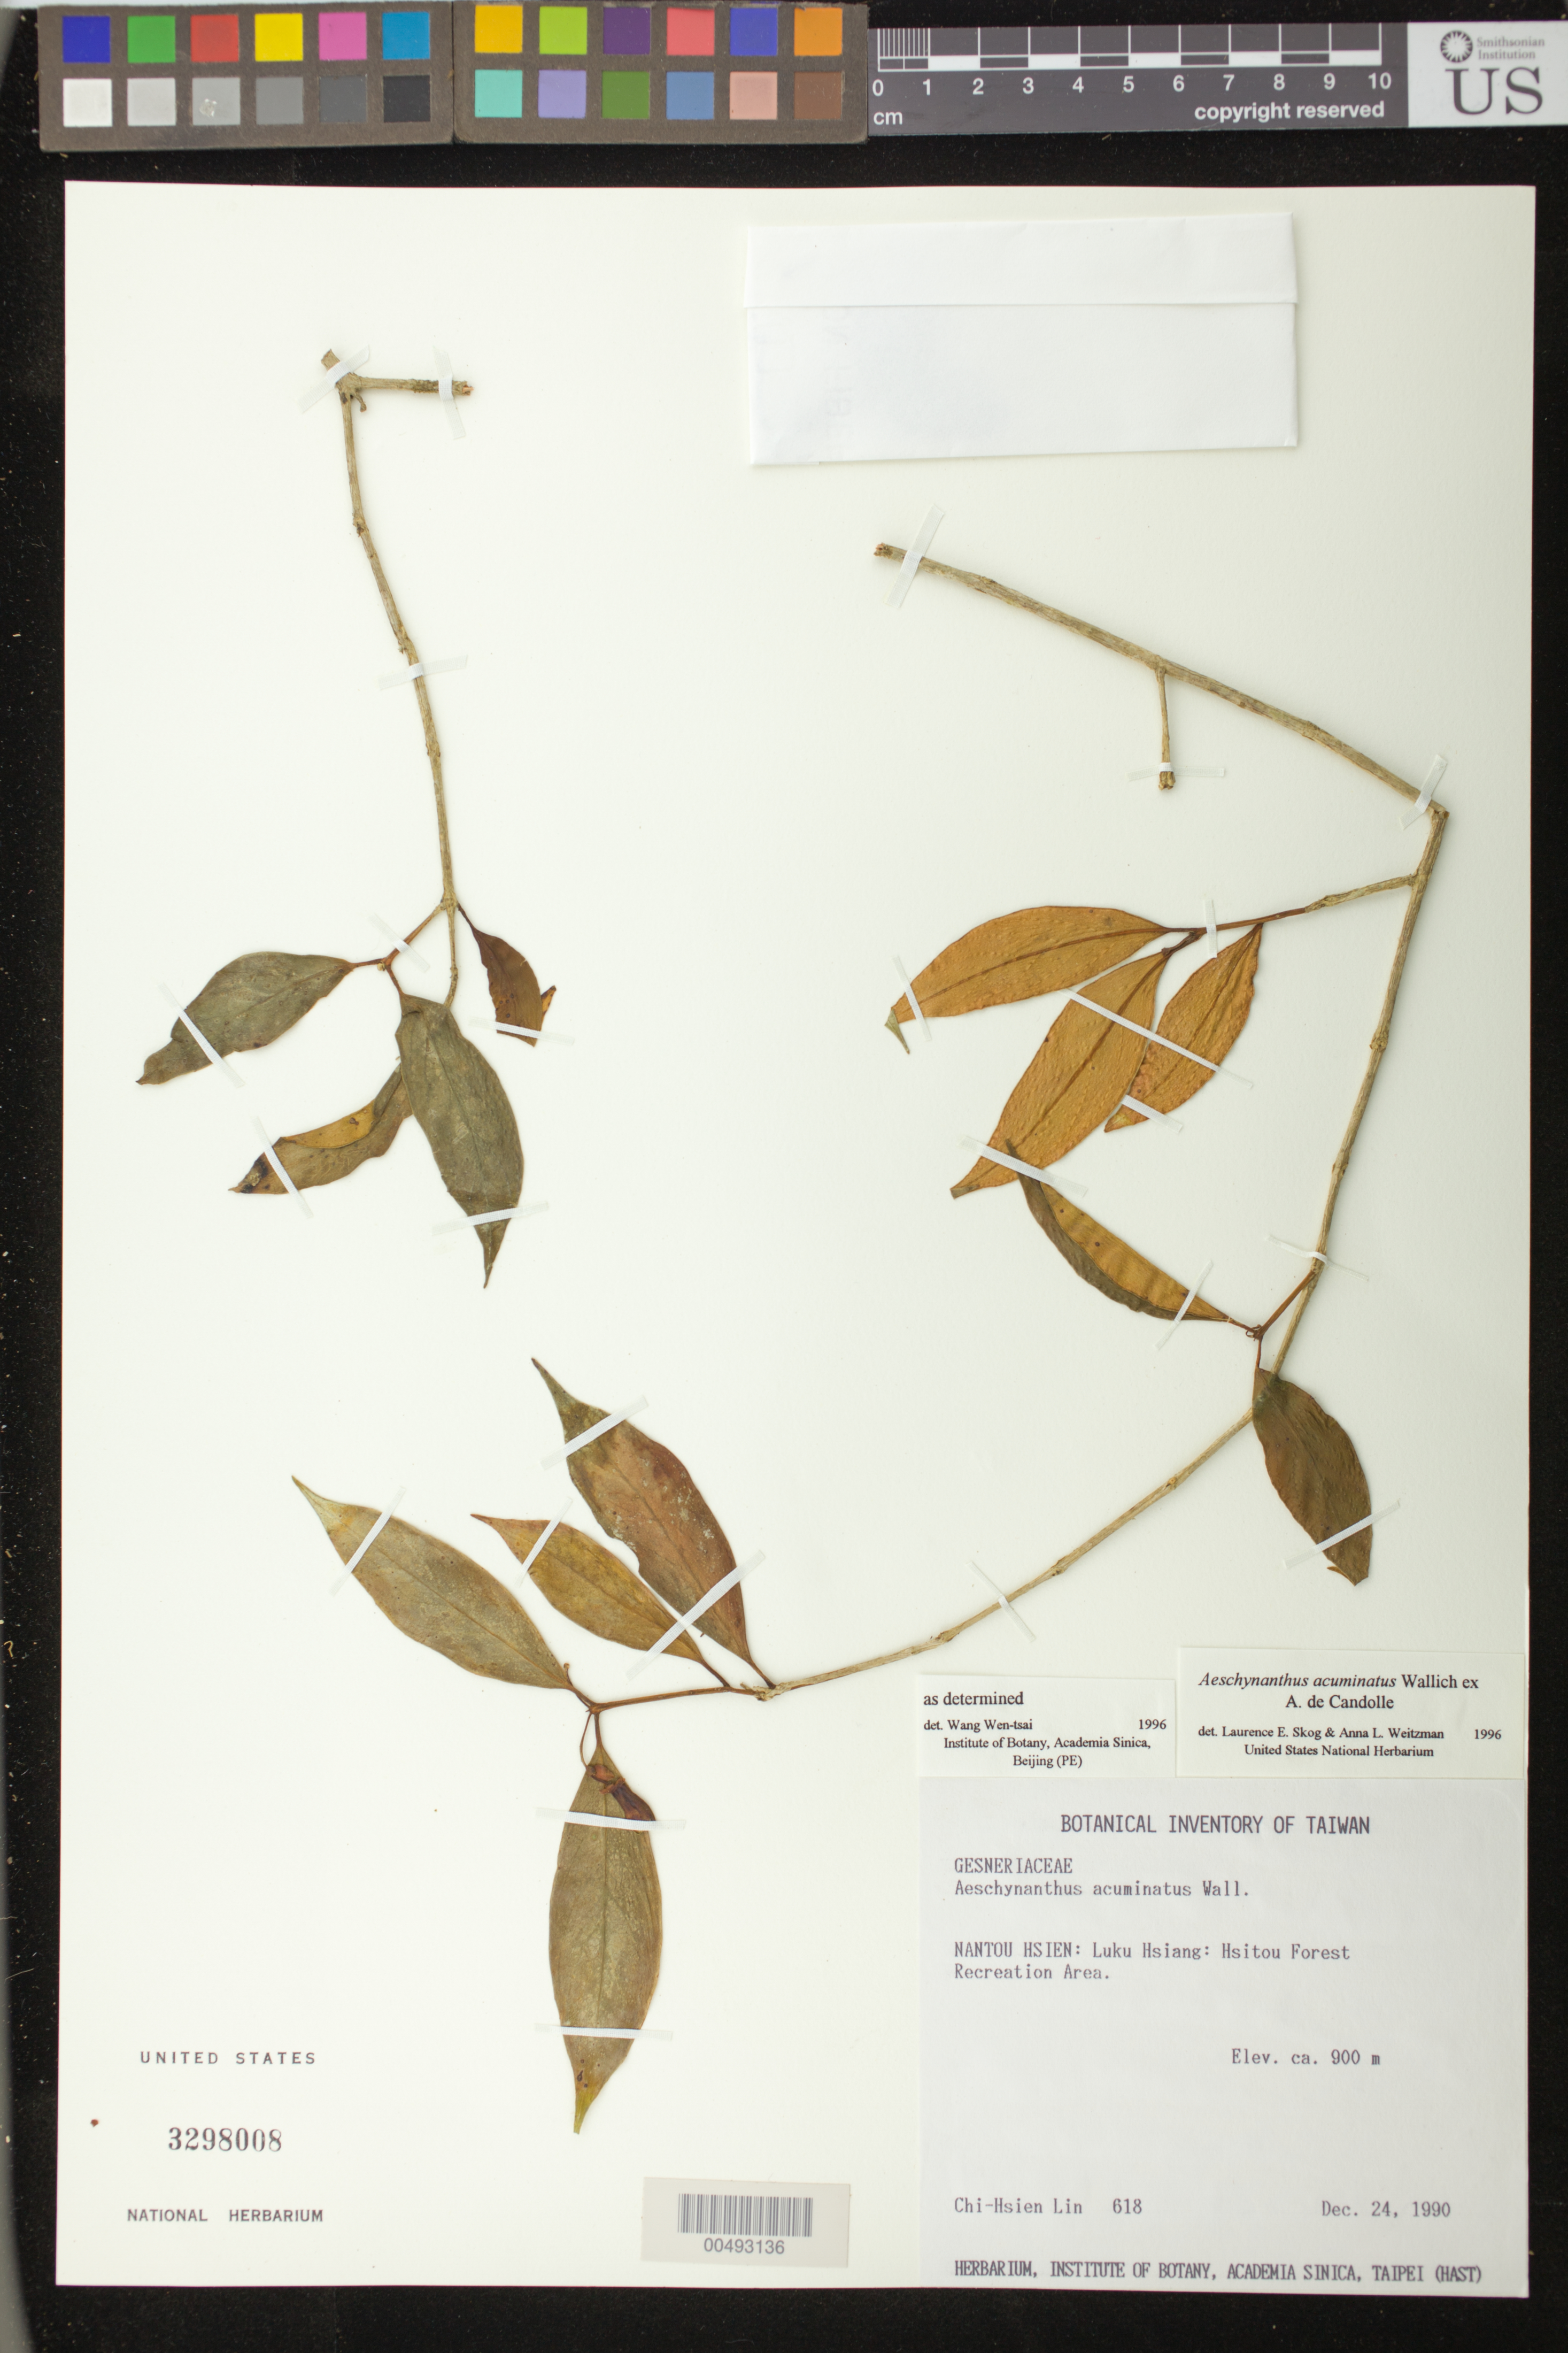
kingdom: Plantae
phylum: Tracheophyta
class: Magnoliopsida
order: Lamiales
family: Gesneriaceae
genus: Aeschynanthus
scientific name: Aeschynanthus acuminatus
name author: Wall. ex A. DC.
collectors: C. Lin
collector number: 618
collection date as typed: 24 Dec 1990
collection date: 1990-12-24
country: Taiwan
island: Taiwan [Formosa]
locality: Nan tou, Luku hsiang, hsitou forest recreation area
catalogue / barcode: US 3298008